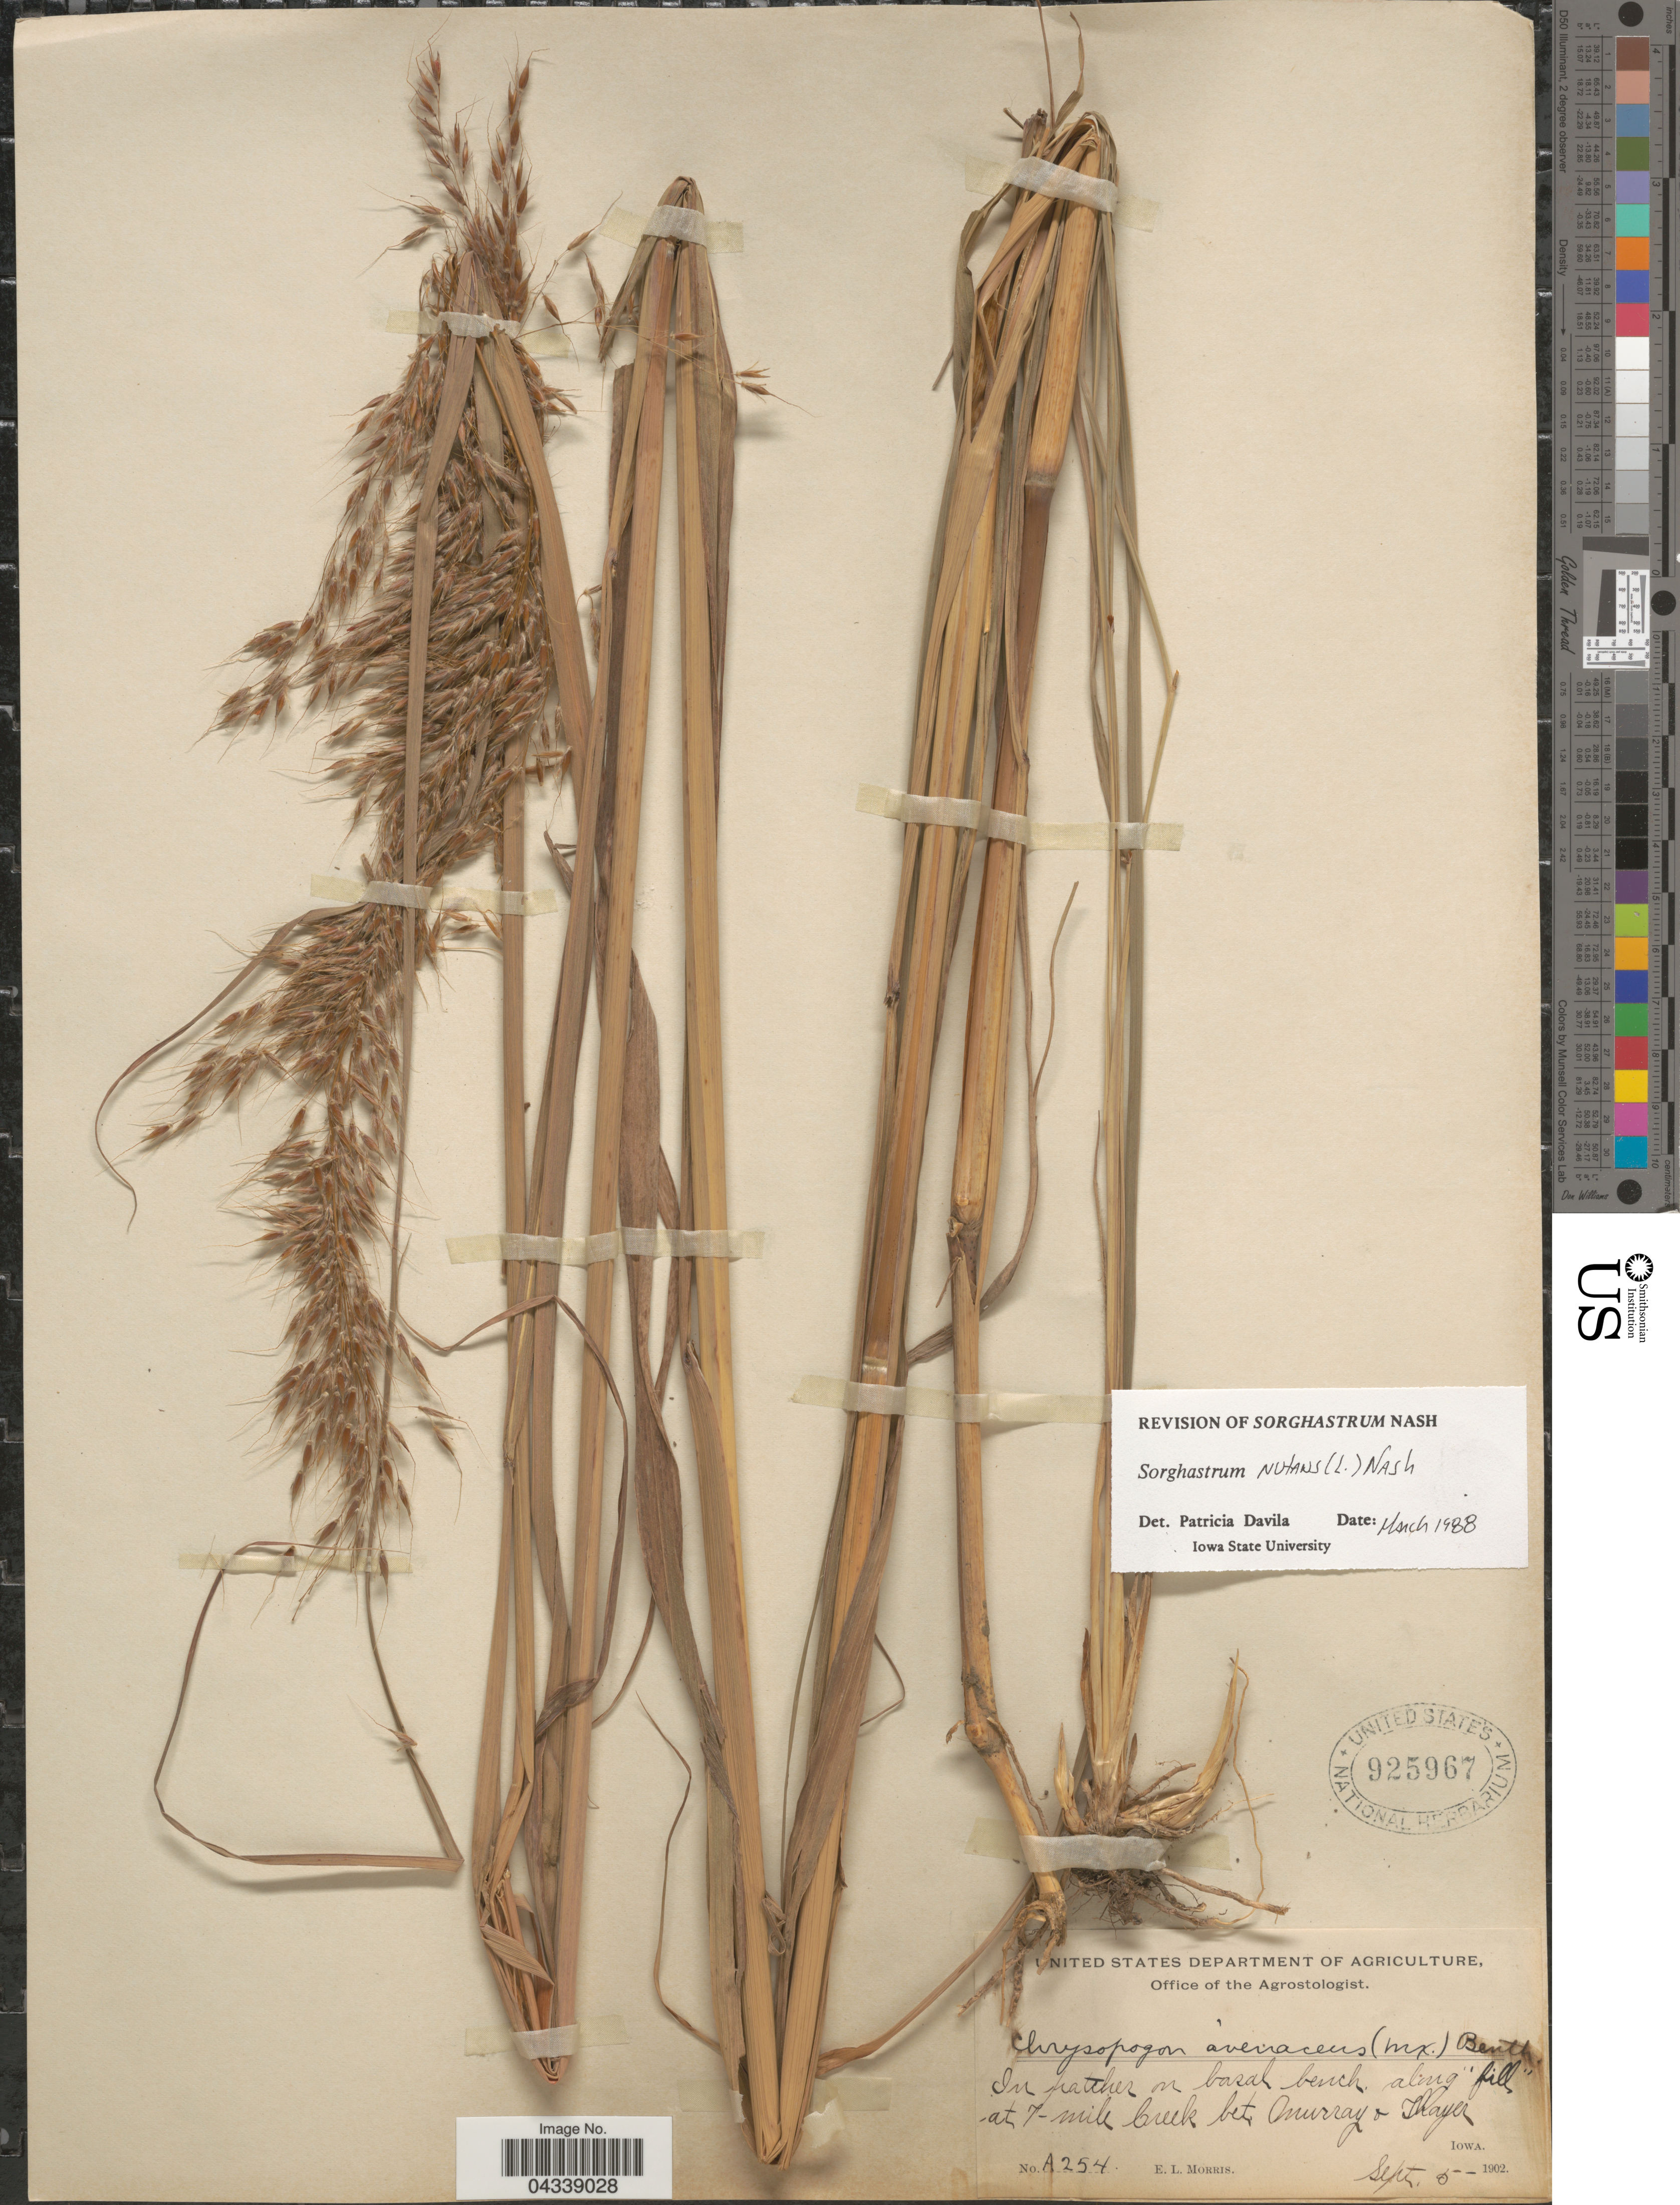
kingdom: Plantae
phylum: Tracheophyta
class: Liliopsida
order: Poales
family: Poaceae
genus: Sorghastrum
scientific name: Sorghastrum nutans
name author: (L.) Nash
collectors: E. Morris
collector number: A254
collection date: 1902-09-05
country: United States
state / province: Iowa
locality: In patches on basal bench along "fill" at 7-mile Creek bet Murray + Thayer.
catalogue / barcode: US 925967